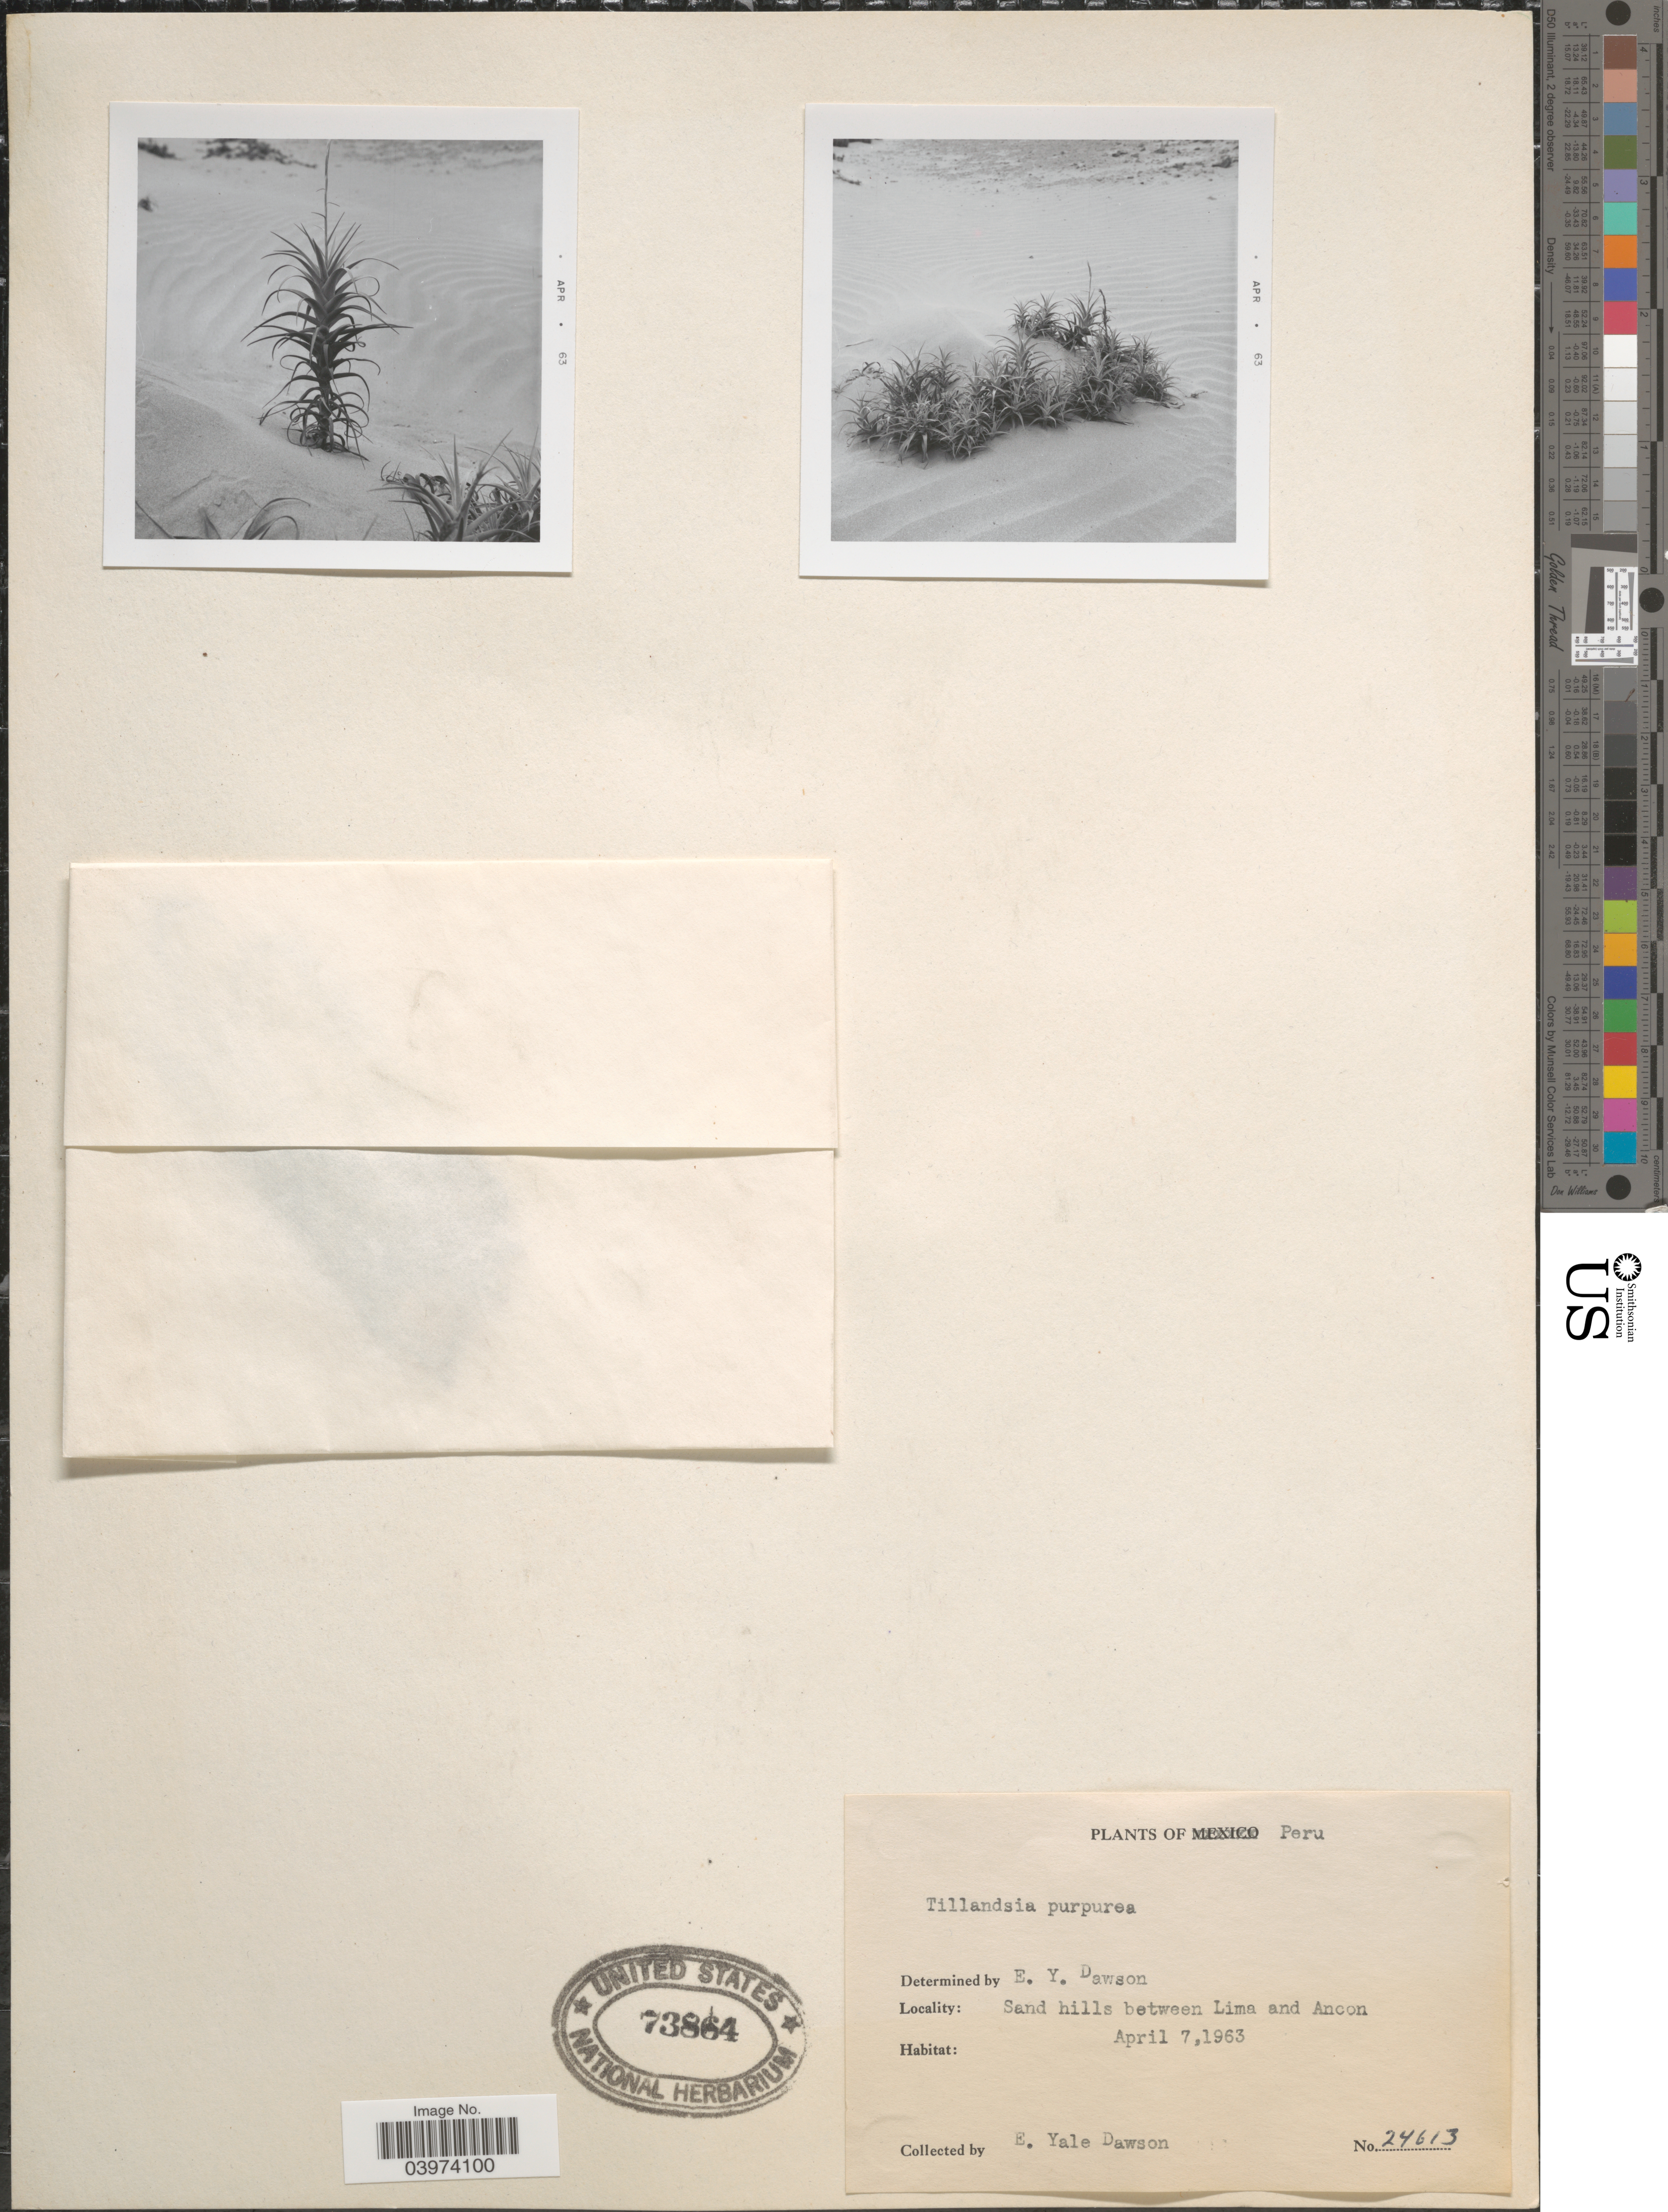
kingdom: Plantae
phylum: Tracheophyta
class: Liliopsida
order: Poales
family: Bromeliaceae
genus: Tillandsia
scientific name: Tillandsia purpurea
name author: Ruiz & Pav.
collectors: N. Yensen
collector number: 24613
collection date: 1963-04-07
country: Peru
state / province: Lima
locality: Sand hills between Lima and Ancon.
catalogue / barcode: US 73864